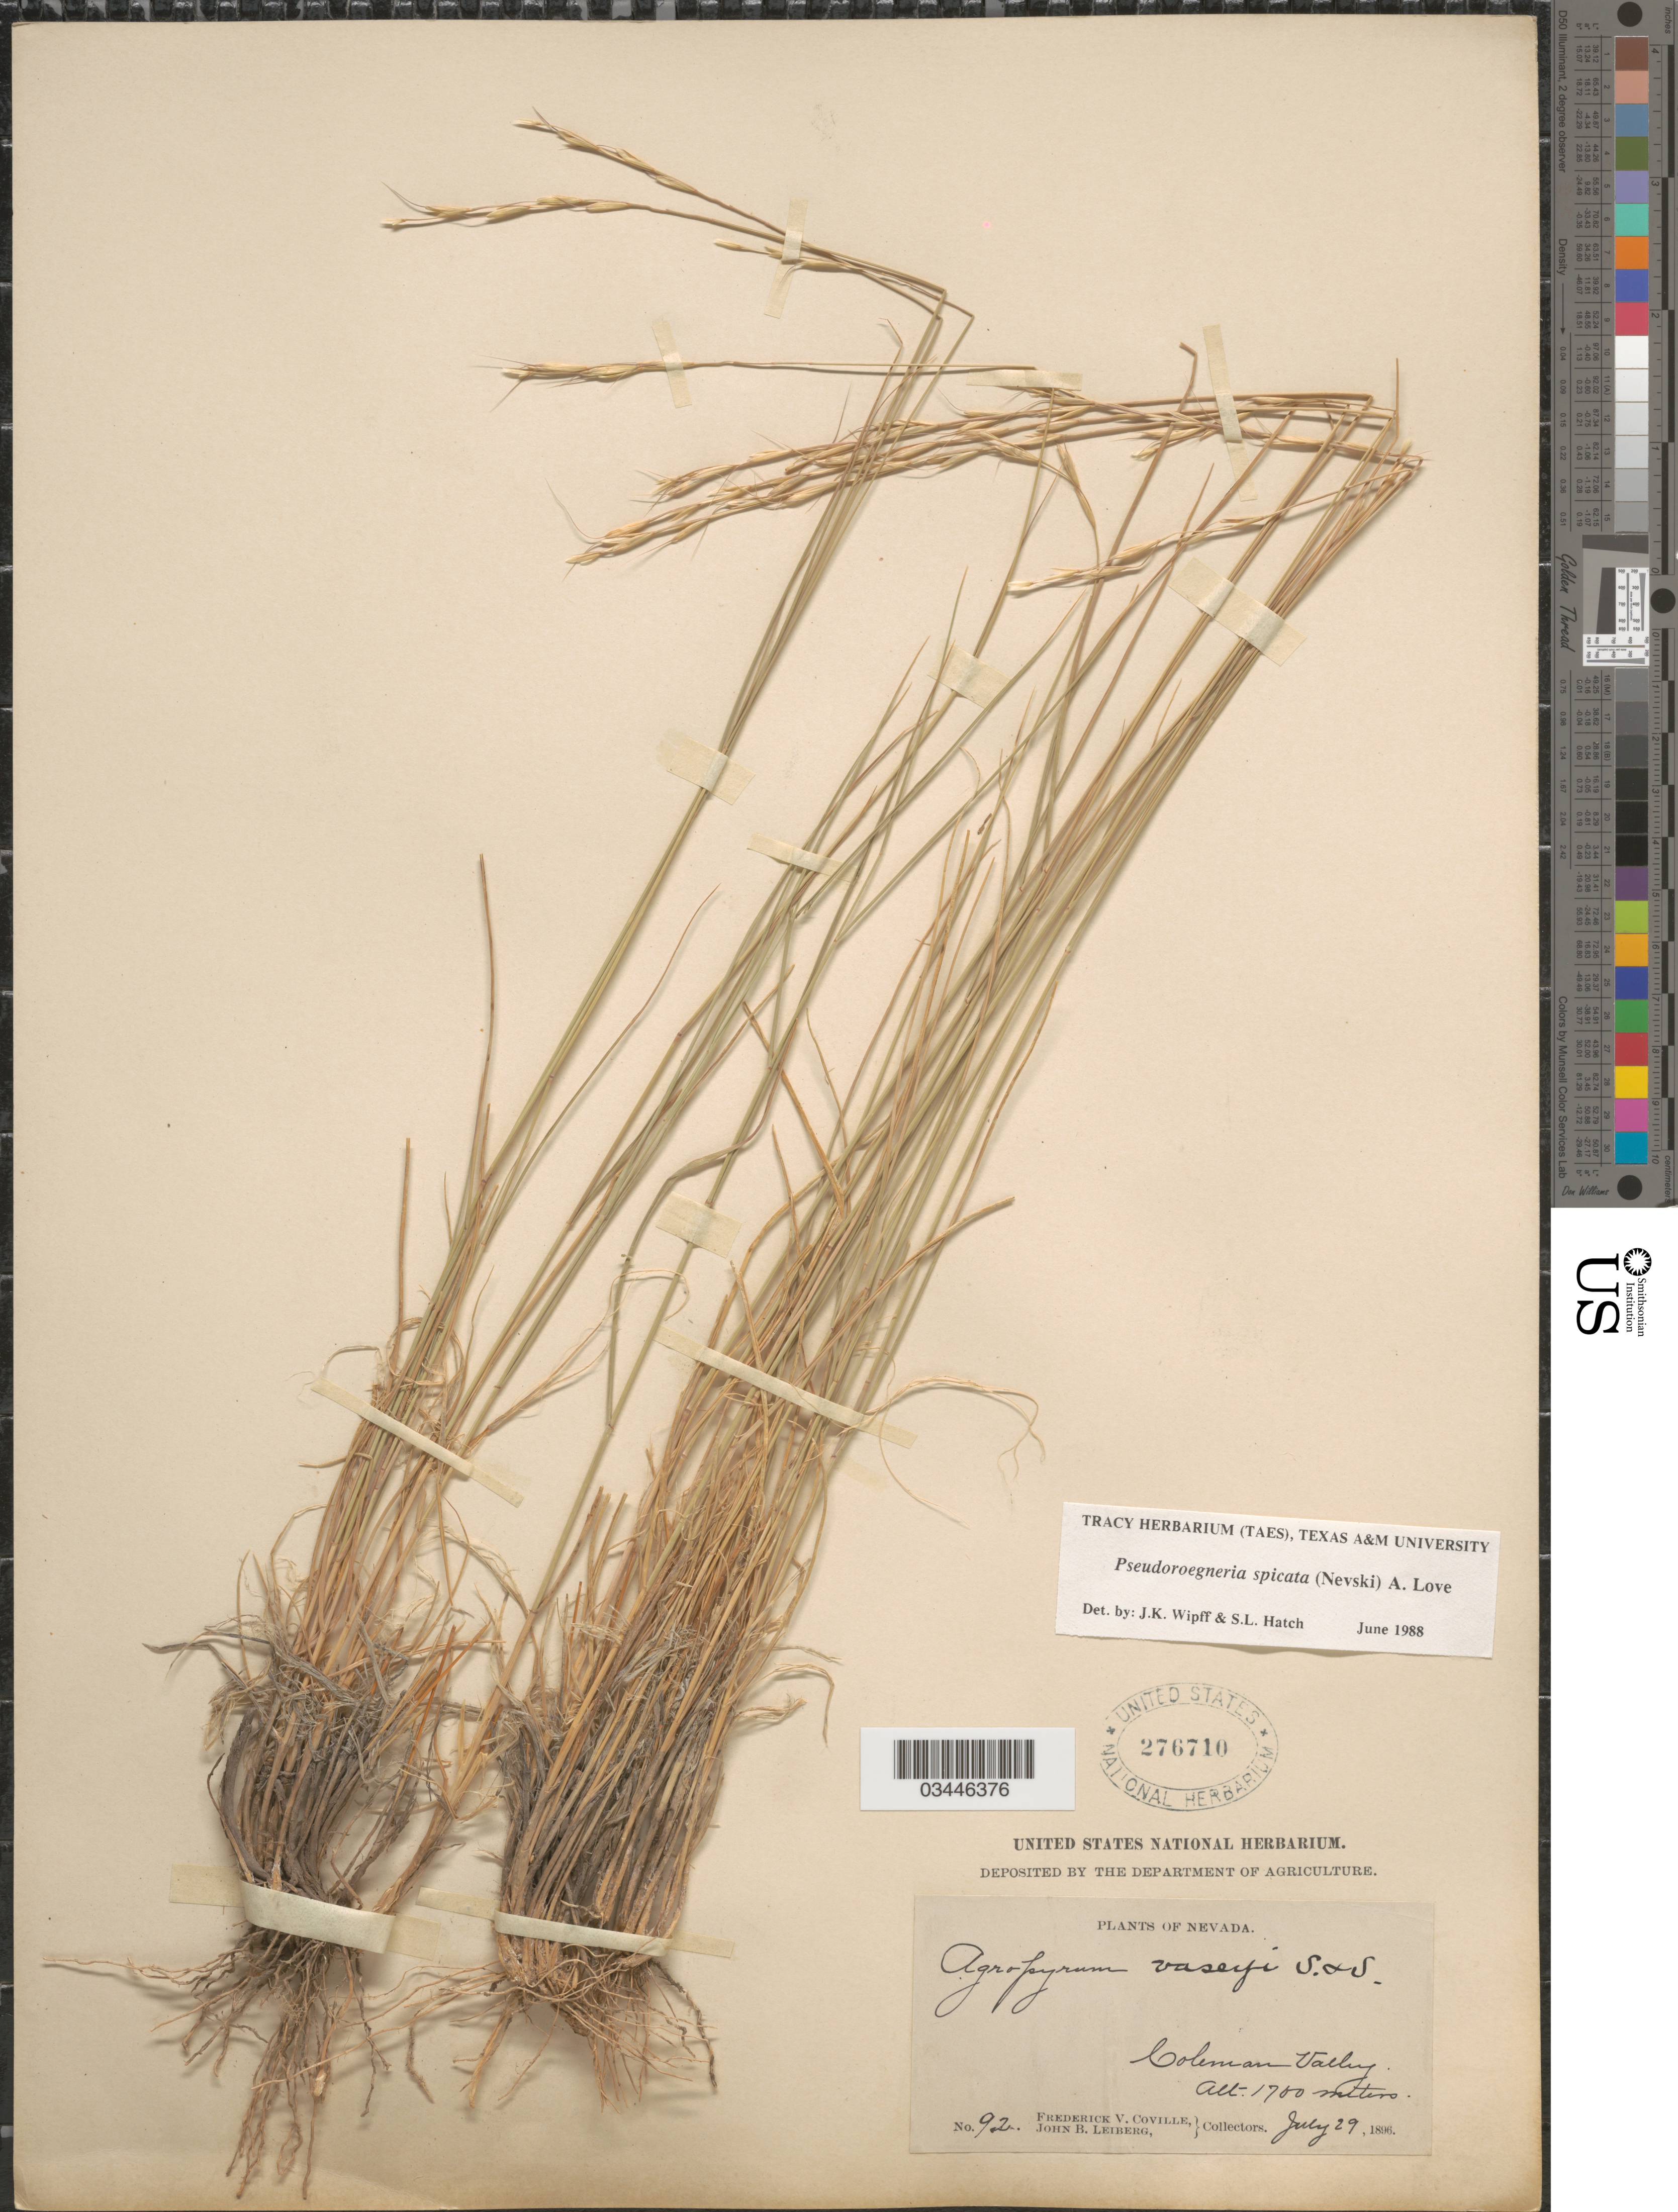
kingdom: Plantae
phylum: Tracheophyta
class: Liliopsida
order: Poales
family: Poaceae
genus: Pseudoroegneria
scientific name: Pseudoroegneria spicata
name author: (Pursh) Á. Löve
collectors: F. V. Coville & J. B. Leiberg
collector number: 92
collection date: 1896-07-29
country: United States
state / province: Nevada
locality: Coleman Valley.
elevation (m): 1700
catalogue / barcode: US 276710